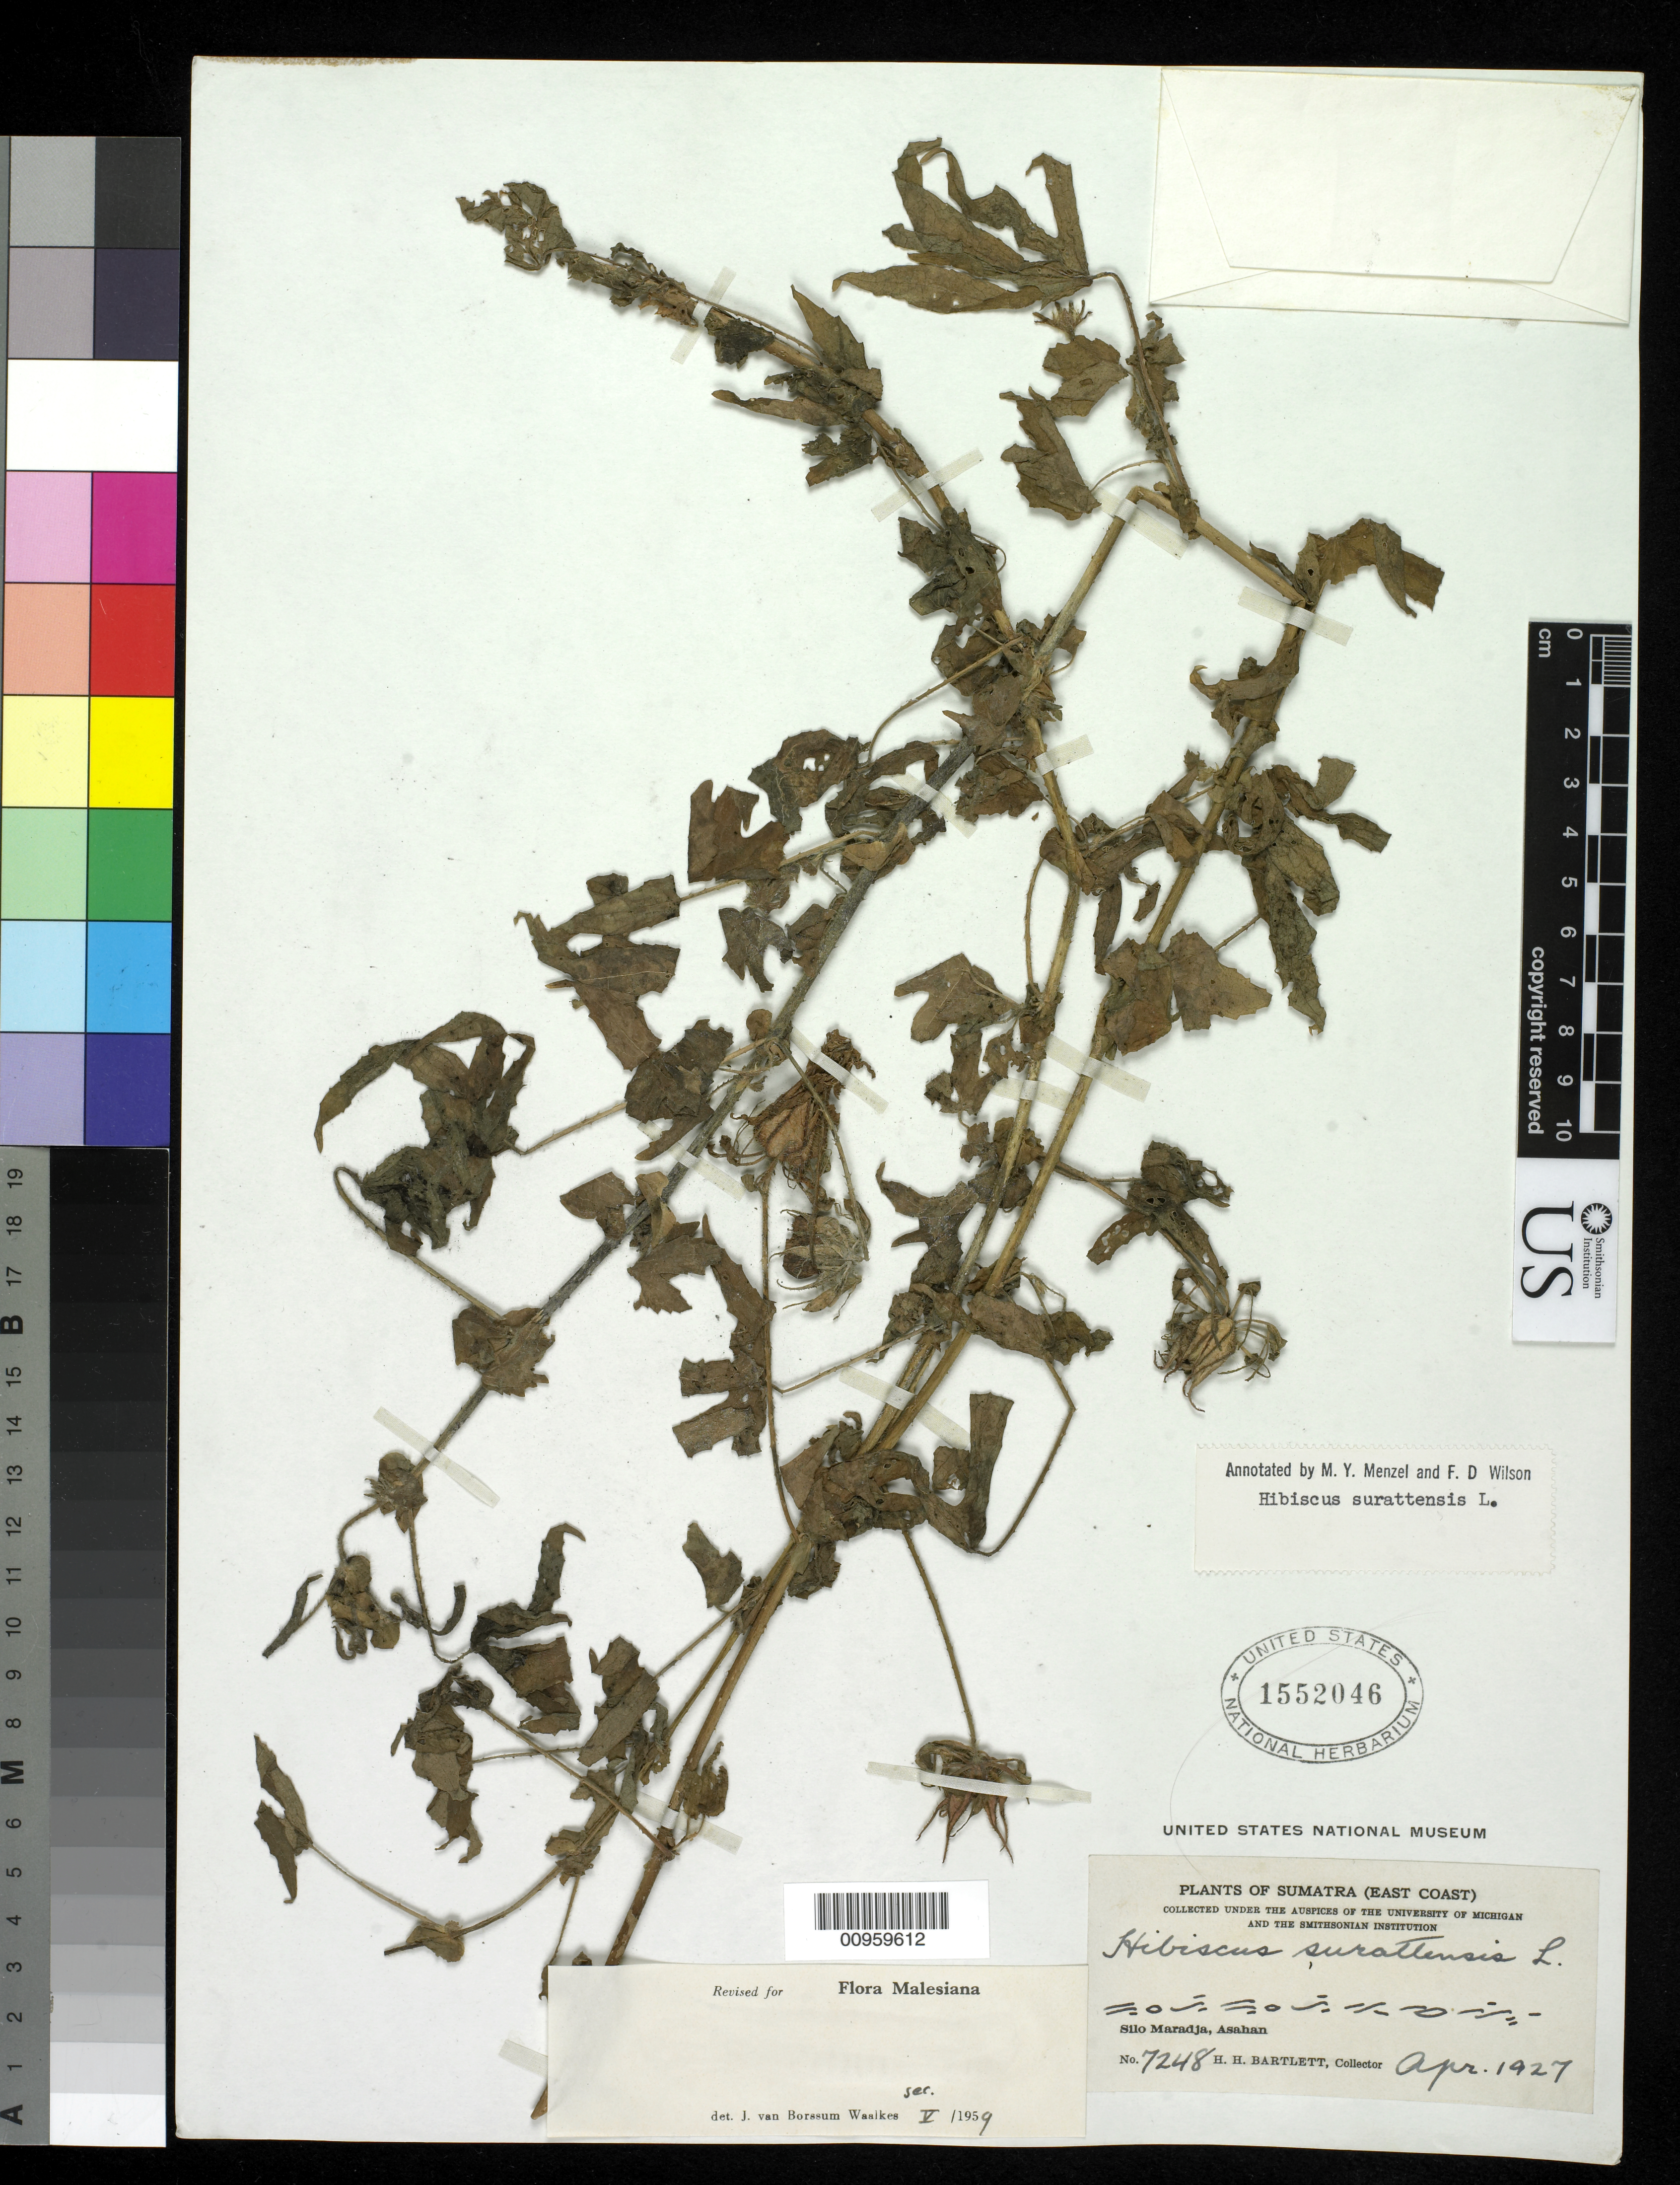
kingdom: Plantae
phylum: Tracheophyta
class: Magnoliopsida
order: Malvales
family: Malvaceae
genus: Sabdariffa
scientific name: Sabdariffa surattensis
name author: (L.) M.M. Hanes & R.L. Barrett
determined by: Dorr, Laurence J., Curator (BOT), Smithsonian Institution - National Museum of Natural History (UNITED STATES)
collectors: H. H. Bartlett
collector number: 7248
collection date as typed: Apr 1927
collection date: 1927-04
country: Indonesia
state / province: Sumatra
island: Sumatra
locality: East coast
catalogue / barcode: US 1552046